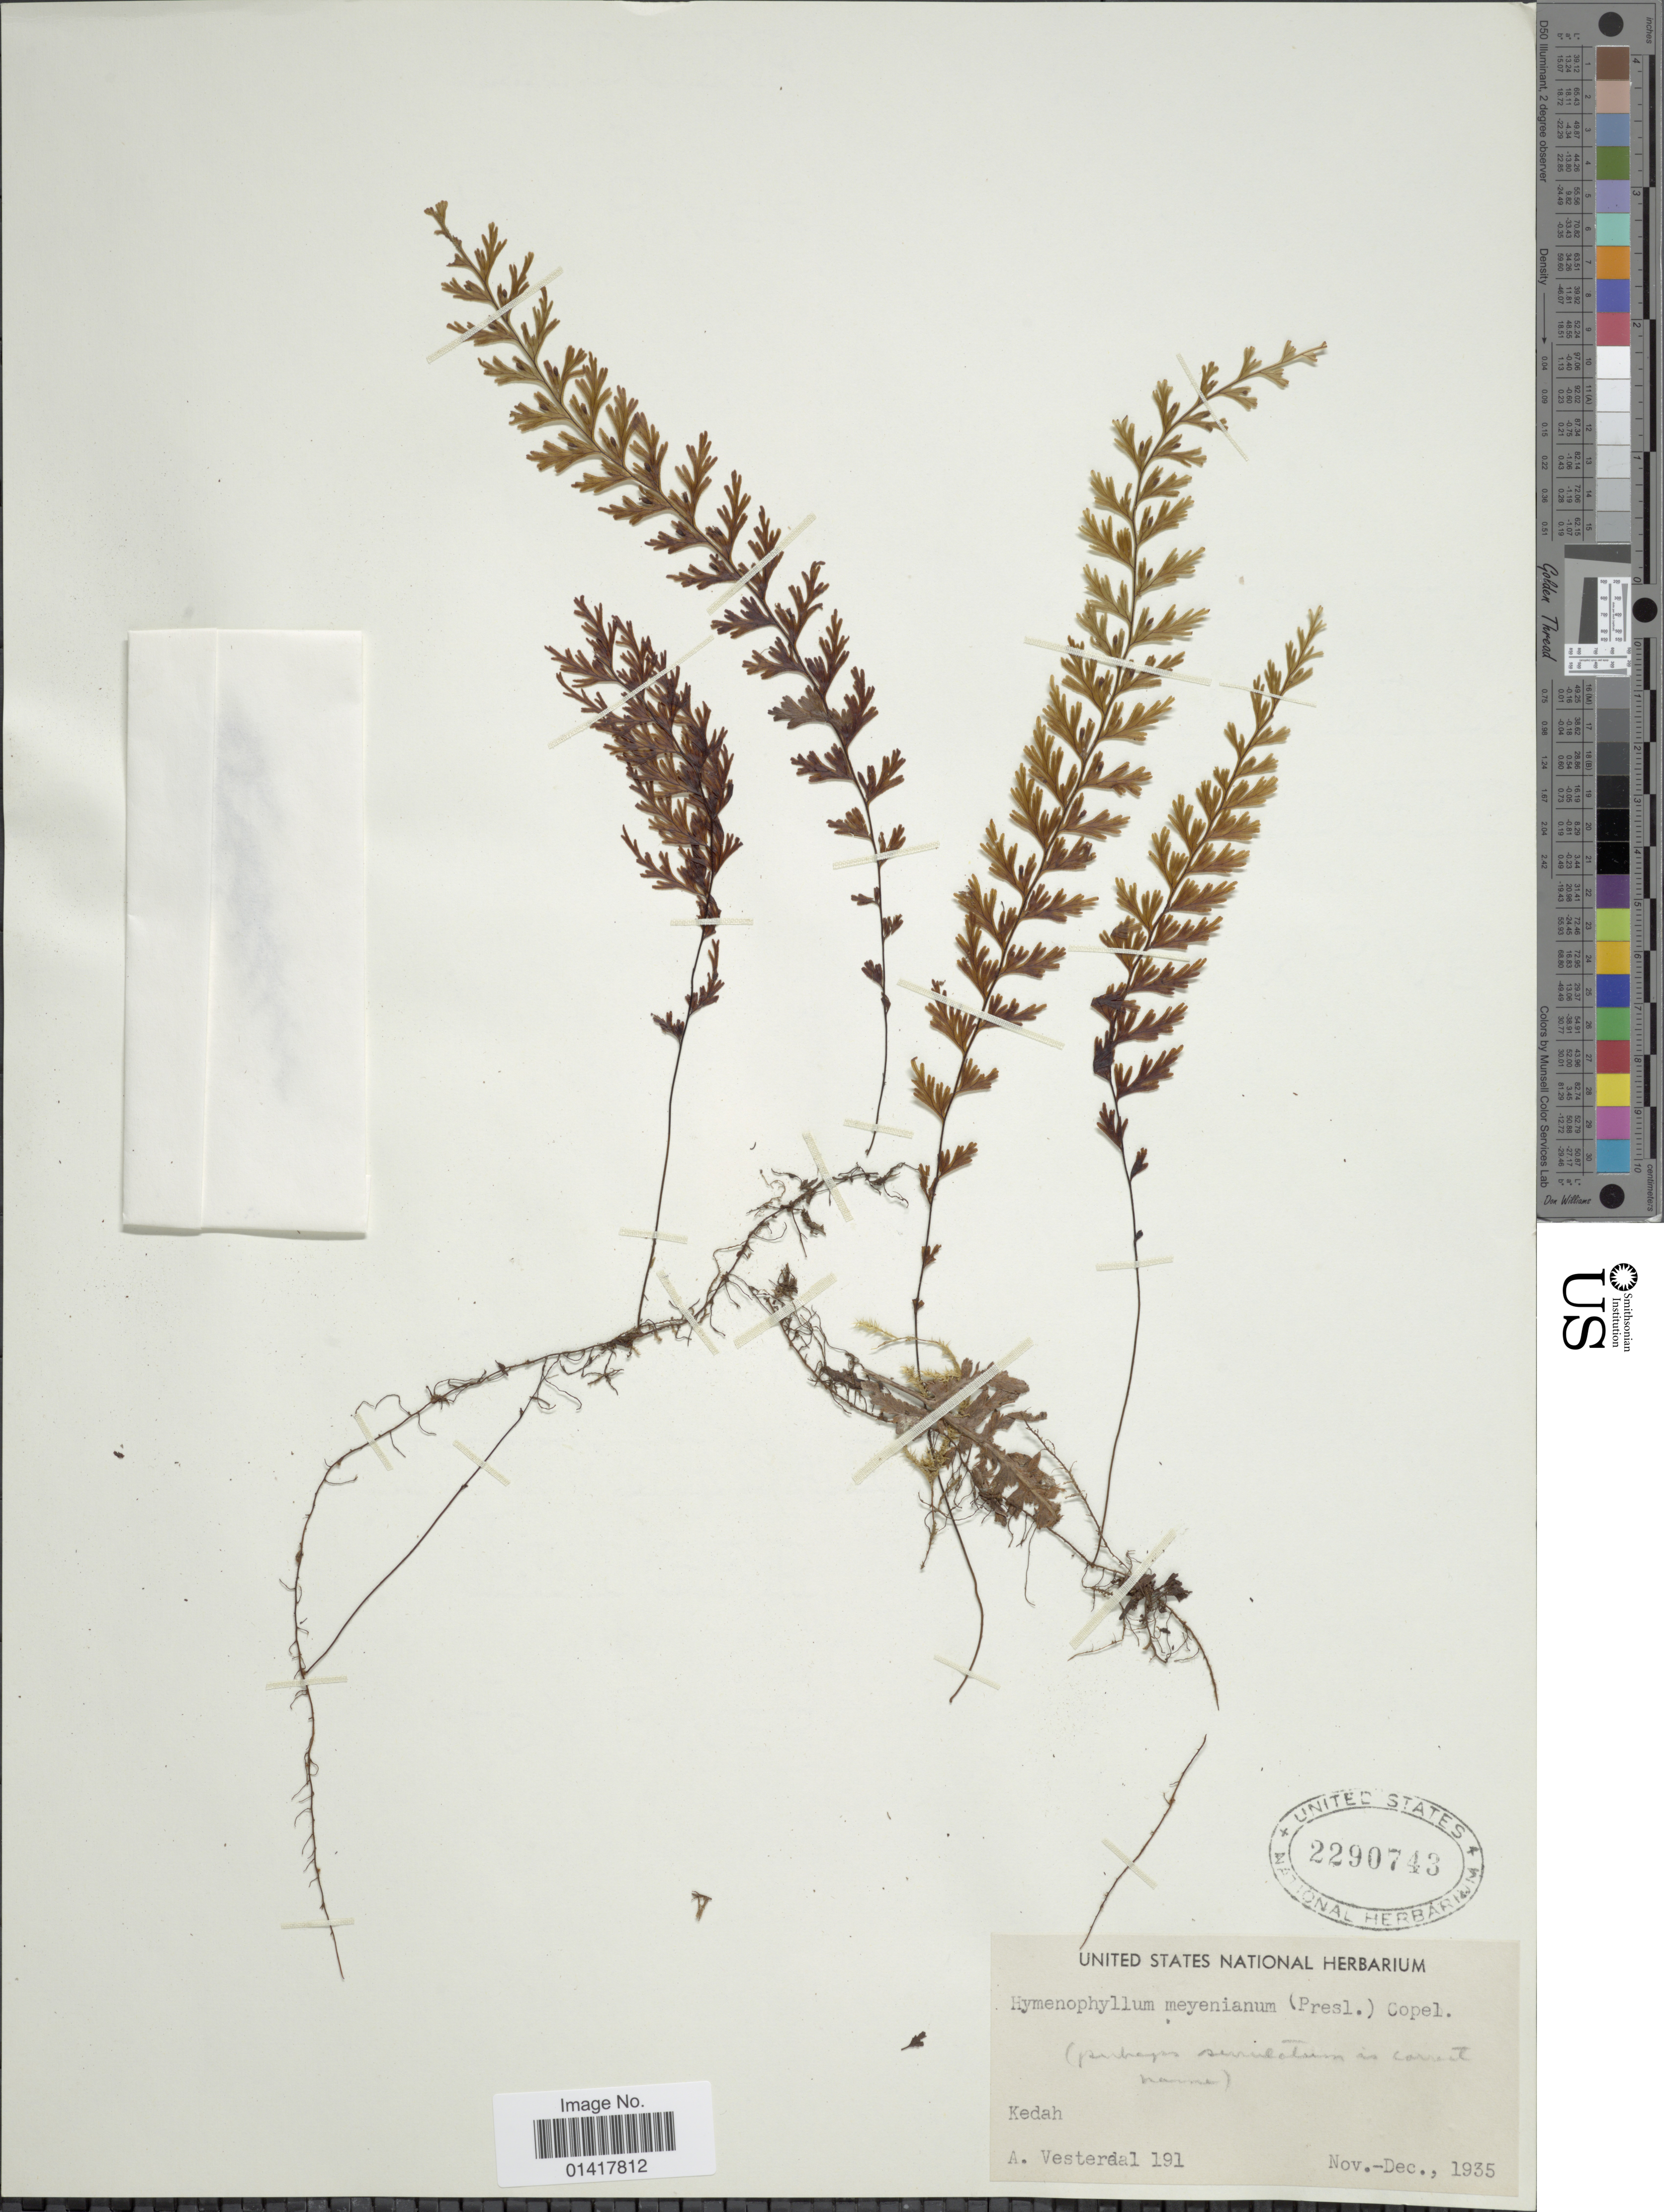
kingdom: Plantae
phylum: Tracheophyta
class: Polypodiopsida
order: Hymenophyllales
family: Hymenophyllaceae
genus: Hymenophyllum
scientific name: Hymenophyllum meyenianum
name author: (C. Presl) Copel.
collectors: A. Vesterdal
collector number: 191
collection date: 1935-11/1935-12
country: Malaysia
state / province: Kedah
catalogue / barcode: US 2290743